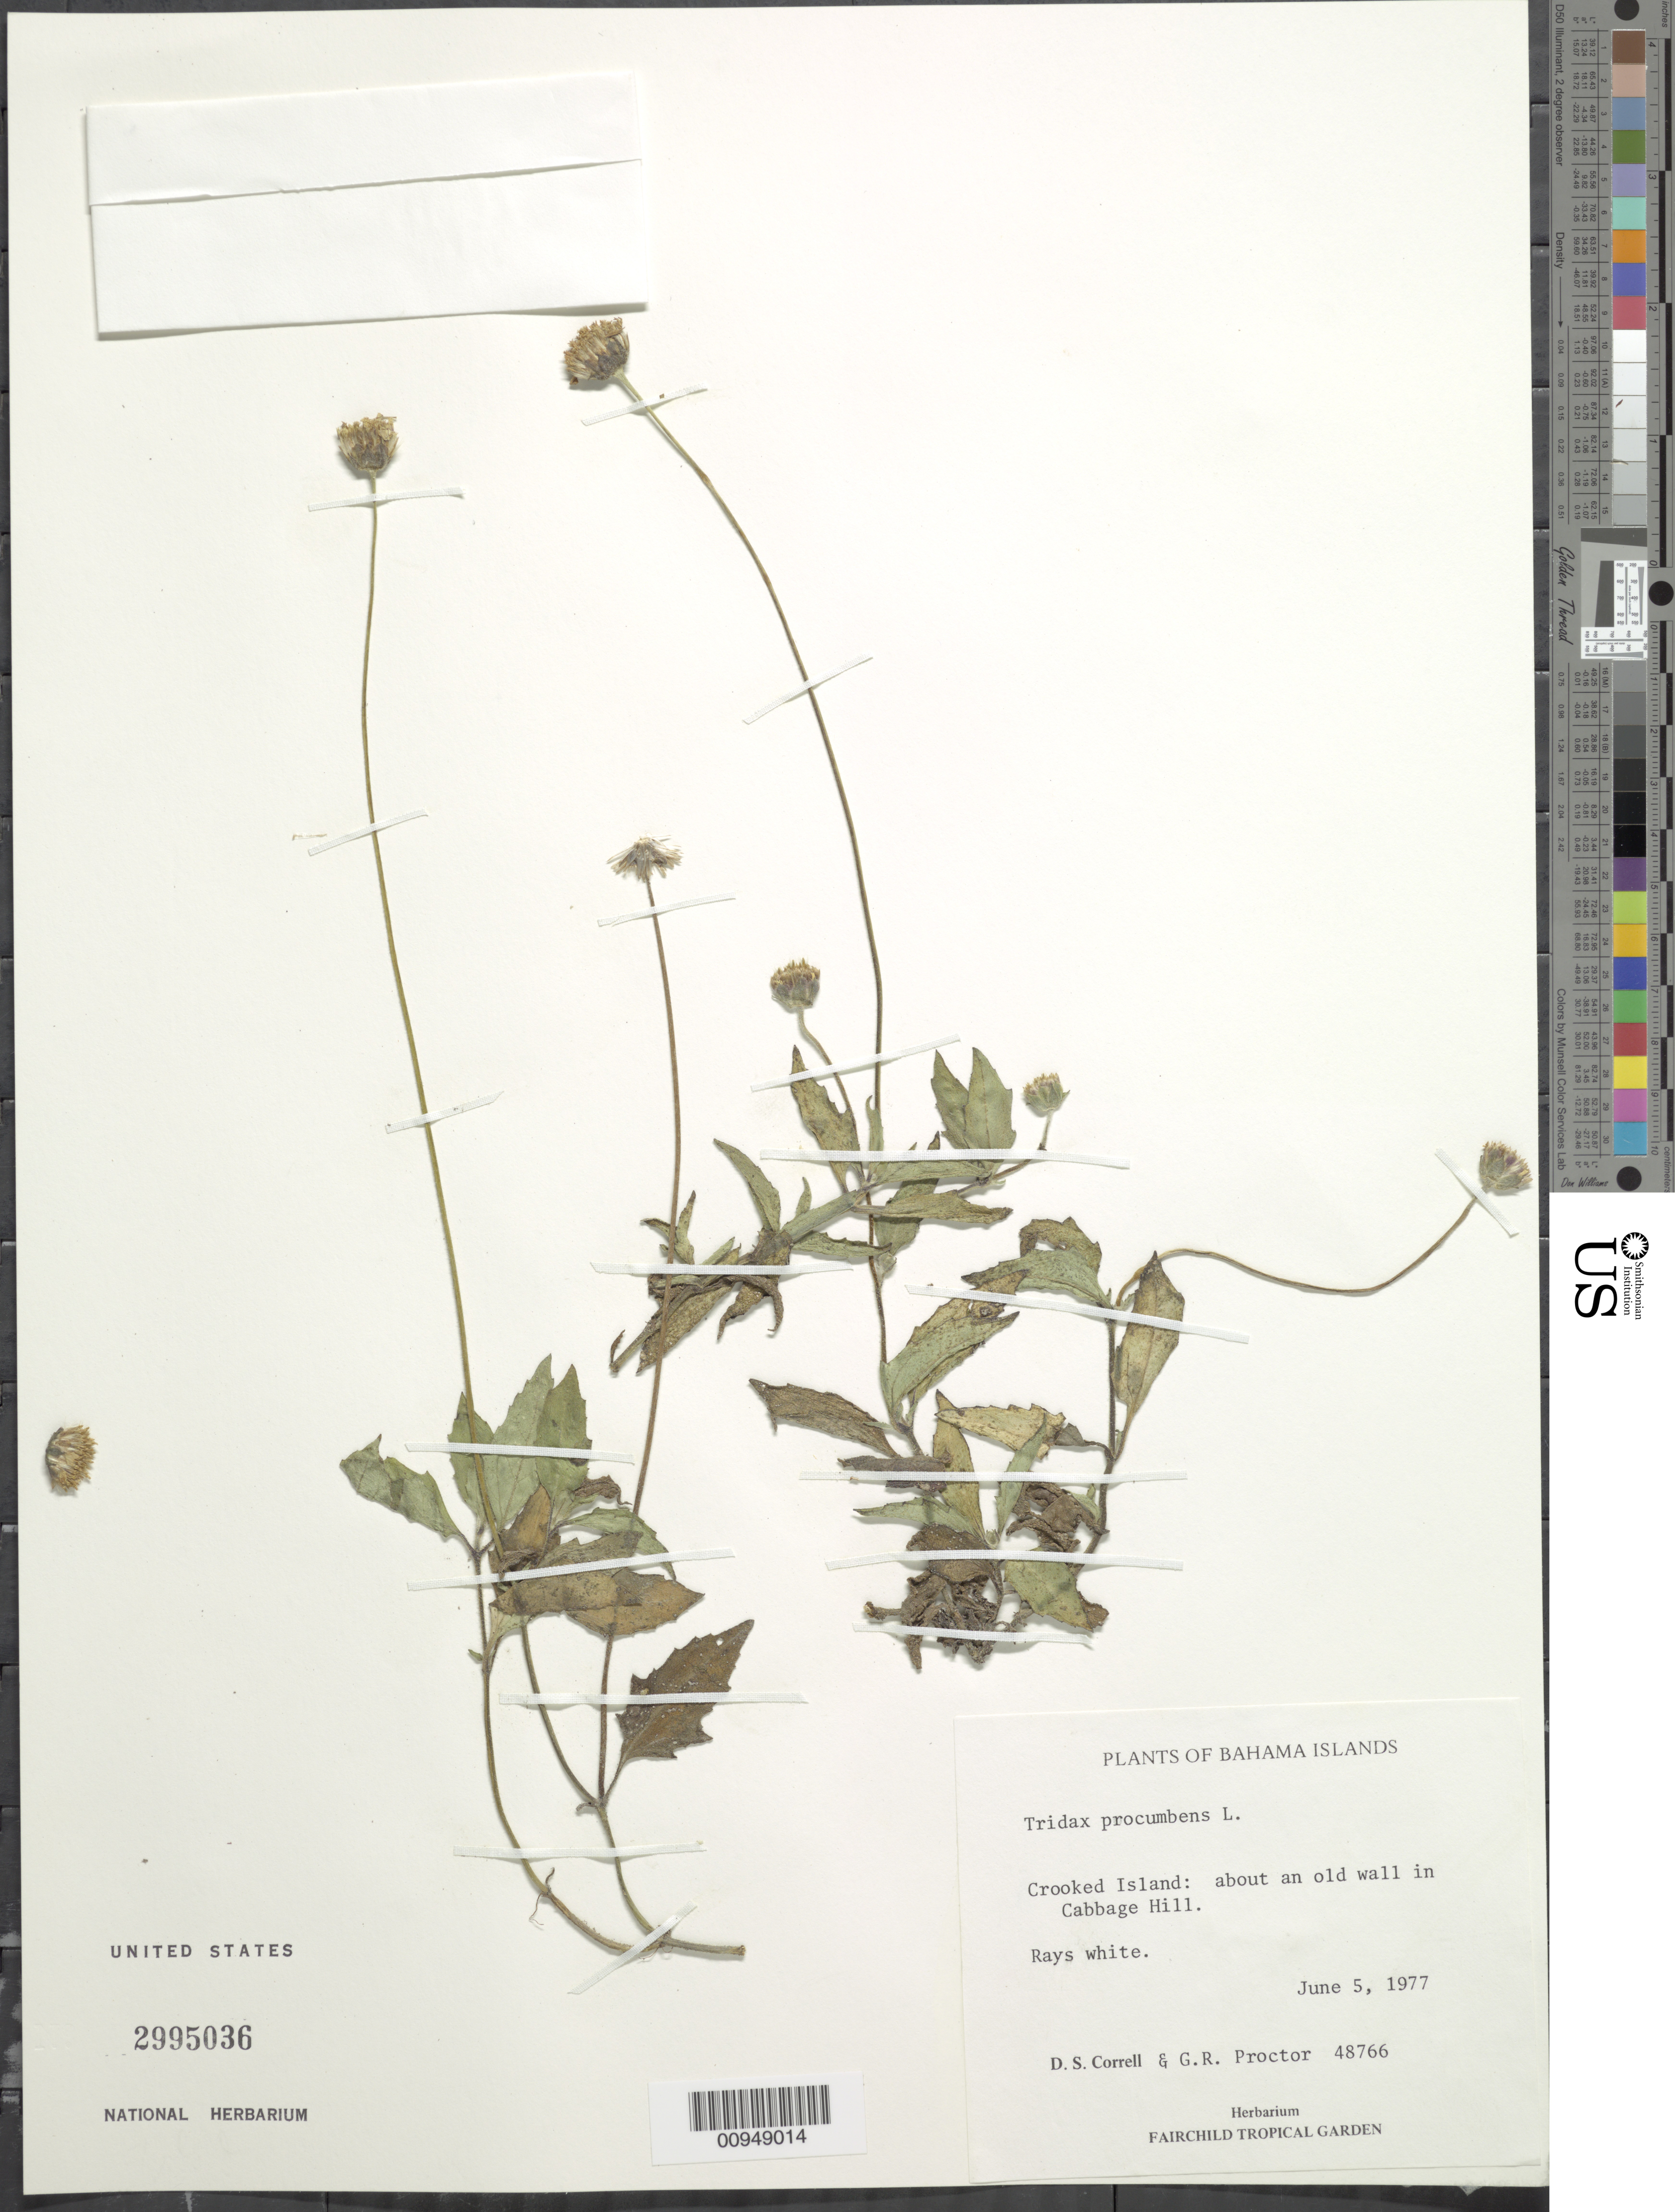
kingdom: Plantae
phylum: Tracheophyta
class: Magnoliopsida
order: Asterales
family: Asteraceae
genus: Tridax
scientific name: Tridax procumbens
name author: L.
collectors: D. S. Correll & G. R. Proctor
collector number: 48766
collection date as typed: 05 Jun 1977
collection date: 1977-06-05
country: Bahamas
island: Crooked Island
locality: In Cabbage Hill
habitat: About an old wall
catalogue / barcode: US 2995036